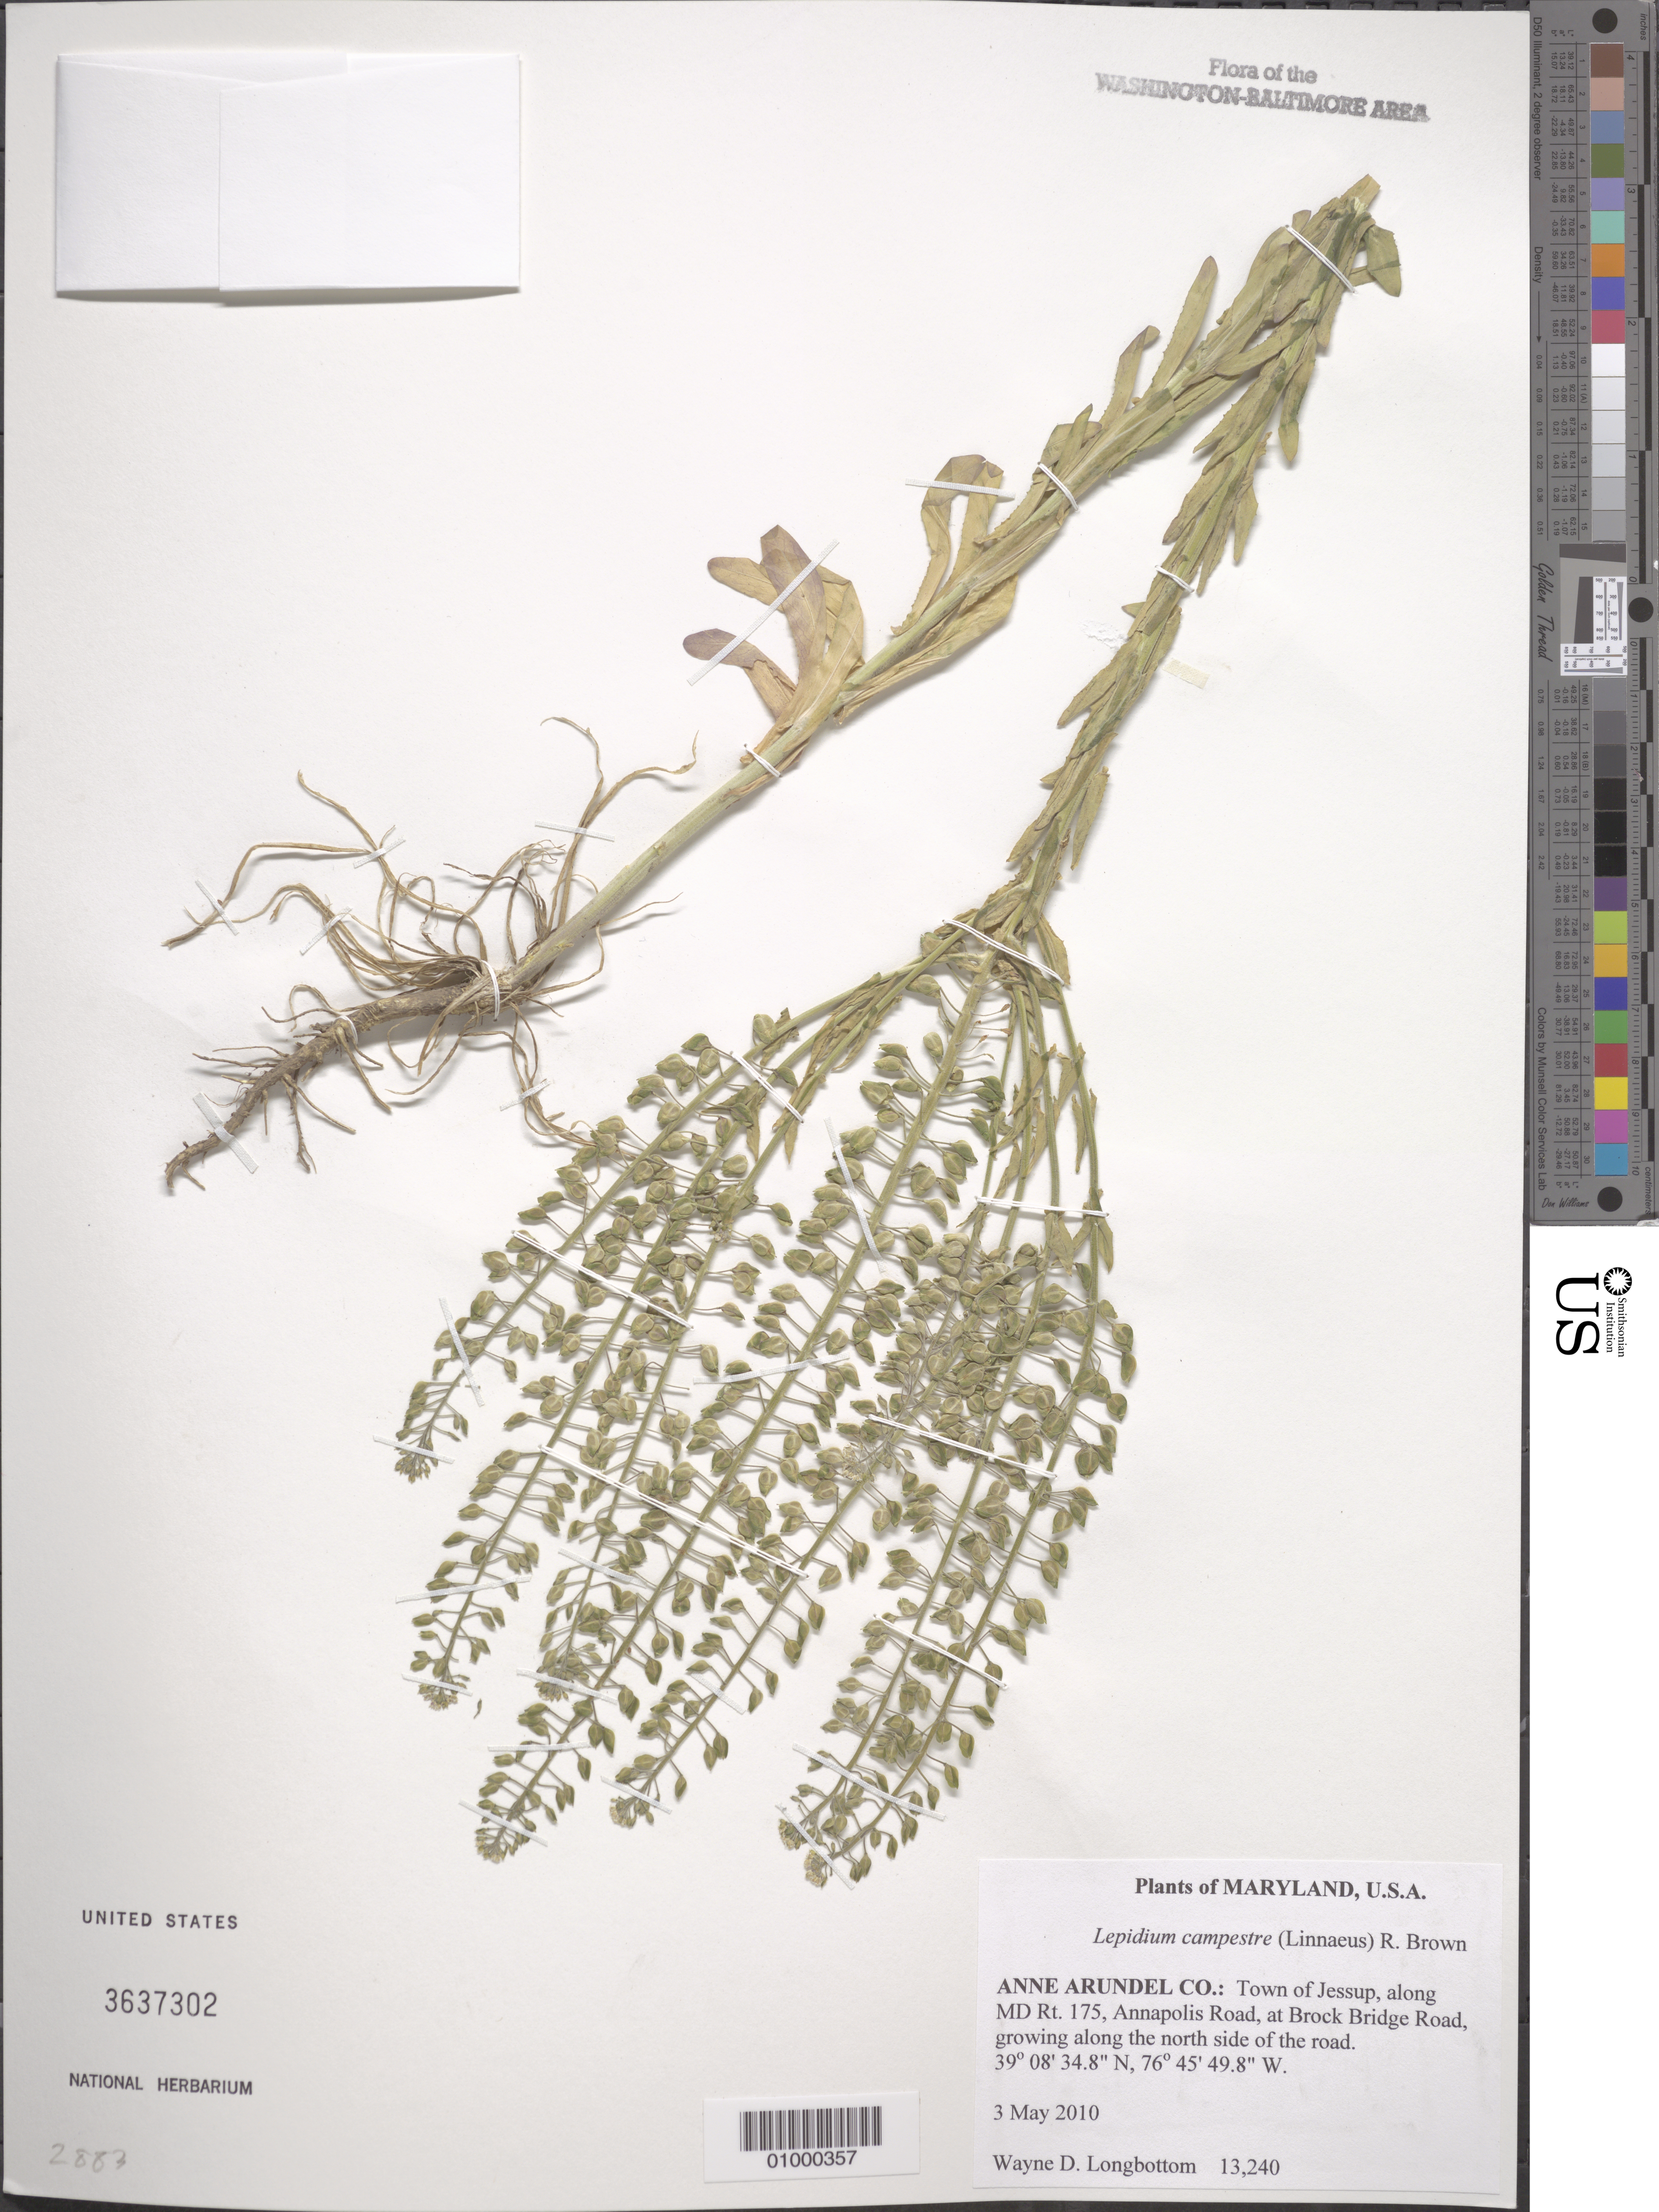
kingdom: Plantae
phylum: Tracheophyta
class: Magnoliopsida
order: Brassicales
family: Brassicaceae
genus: Lepidium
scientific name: Lepidium campestre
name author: (L.) W.T. Aiton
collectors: W. D. Longbottom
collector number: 13240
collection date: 2010-05-03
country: United States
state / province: Maryland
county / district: Anne Arundel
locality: Town of Jessup, along MD Rt. 175, Annapolis Road, at Brock Bridge Road, growing along the north side of the road.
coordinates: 37 08 34.8 N, 76 45 49.8 W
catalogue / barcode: US 3637302